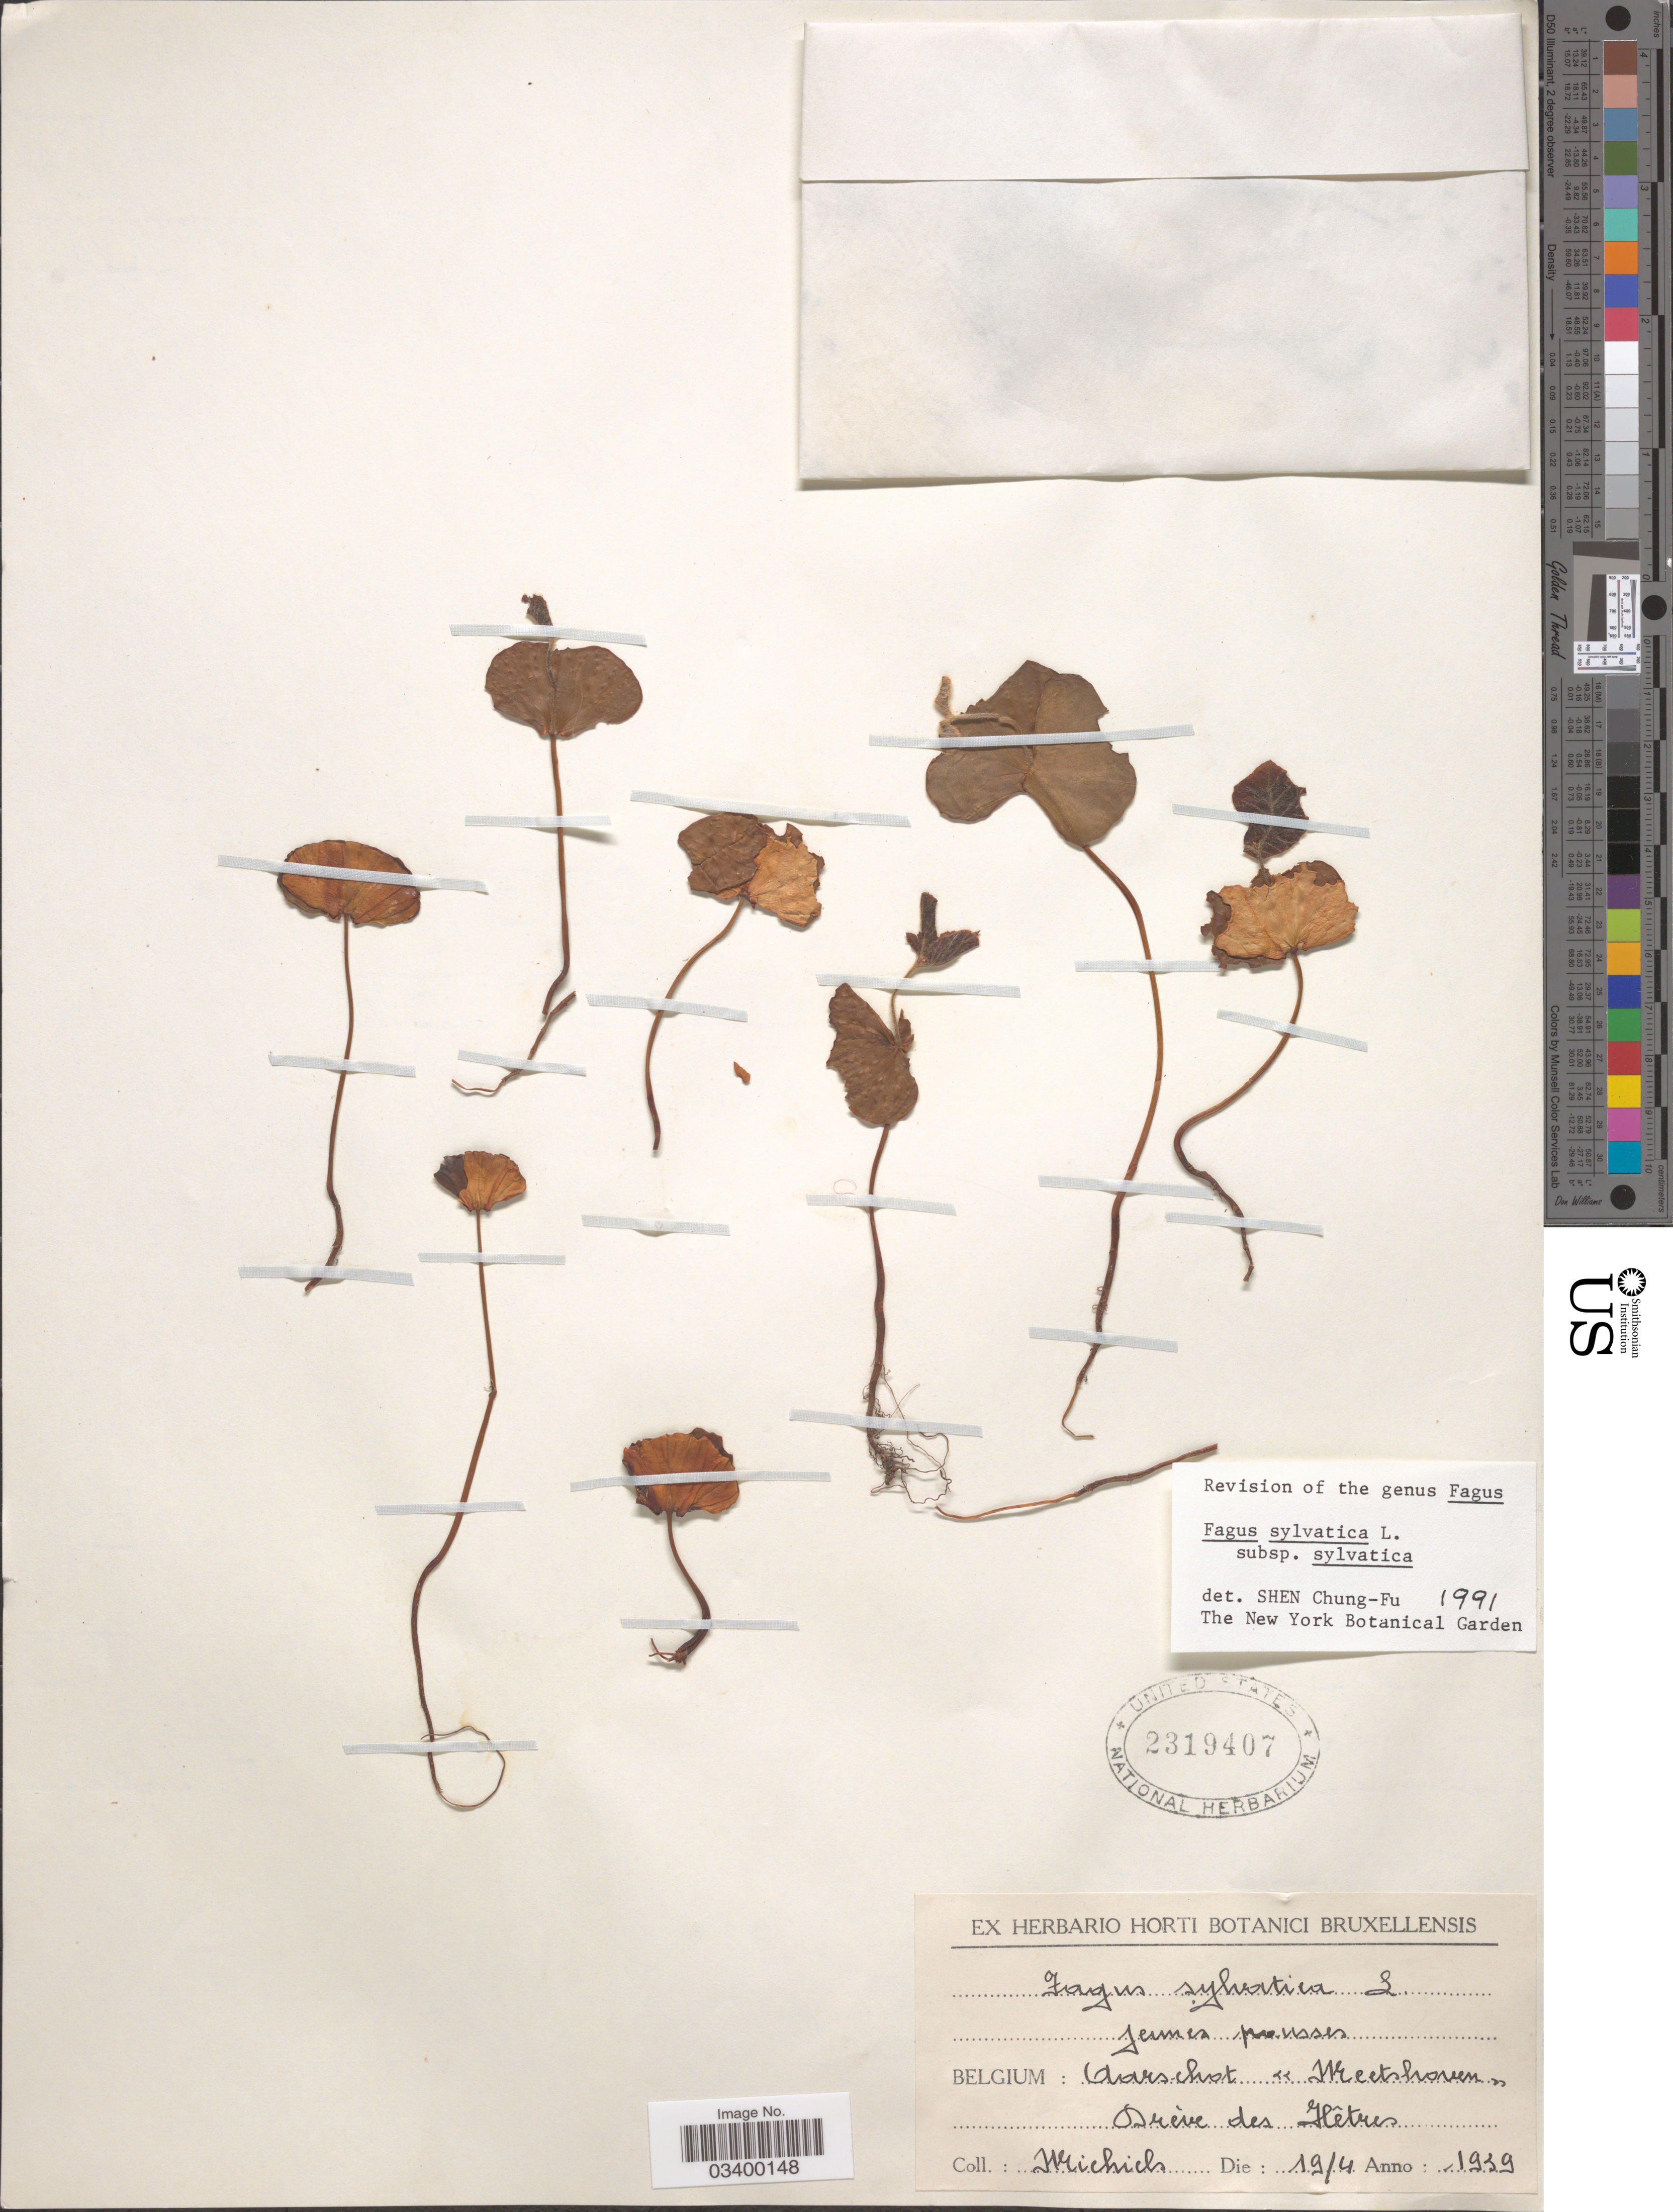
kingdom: Plantae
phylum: Tracheophyta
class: Magnoliopsida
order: Fagales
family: Fagaceae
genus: Fagus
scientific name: Fagus sylvatica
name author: L.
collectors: -. Michiels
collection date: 1939-04-19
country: Belgium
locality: Aarschot <<Meetshaven [interpreted]>> Drève des Hêtres.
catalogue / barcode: US 2319407